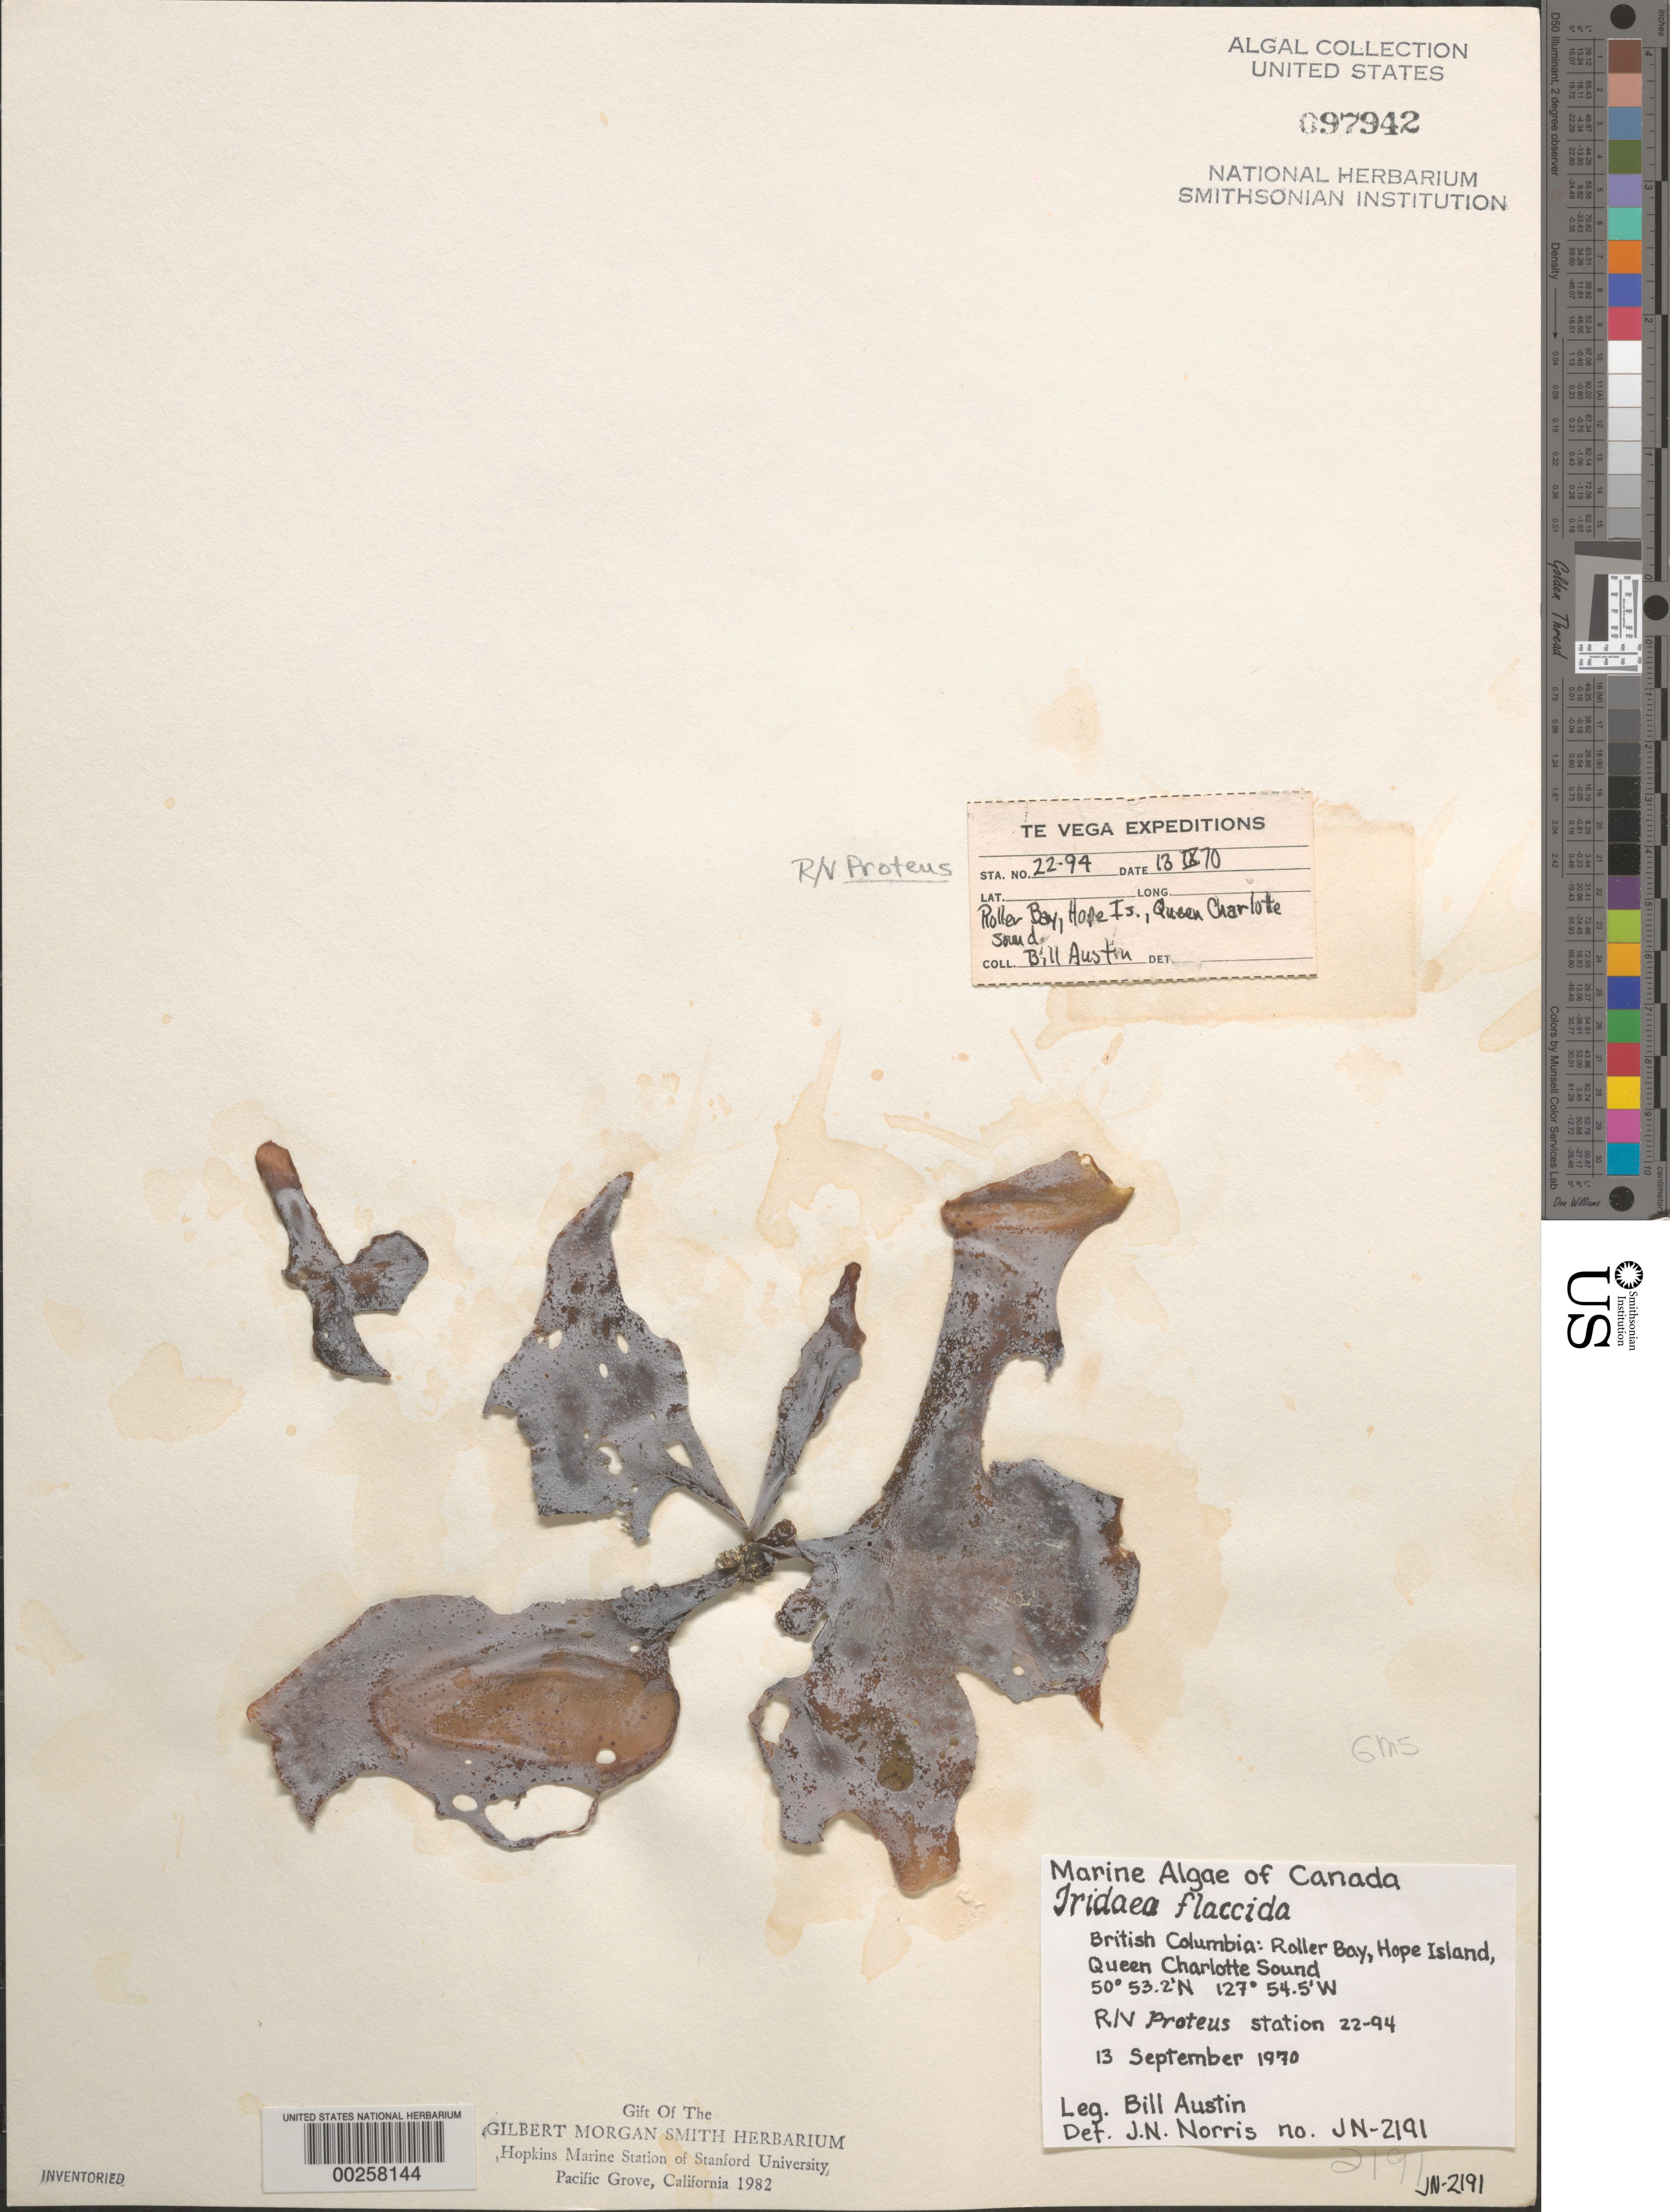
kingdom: Plantae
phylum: Rhodophyta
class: Florideophyceae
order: Gigartinales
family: Gigartinaceae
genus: Mazzaella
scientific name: Mazzaella flaccida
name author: (Setchell & N.L. Gardner) Fredericq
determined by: Algae name updating Project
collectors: W. Austin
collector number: Jn-2191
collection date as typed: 13 Sep 1970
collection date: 1970-09-13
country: Canada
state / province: British Columbia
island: Hope Island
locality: Roller Bay, Queen Charlotte Sound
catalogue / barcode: US 97942